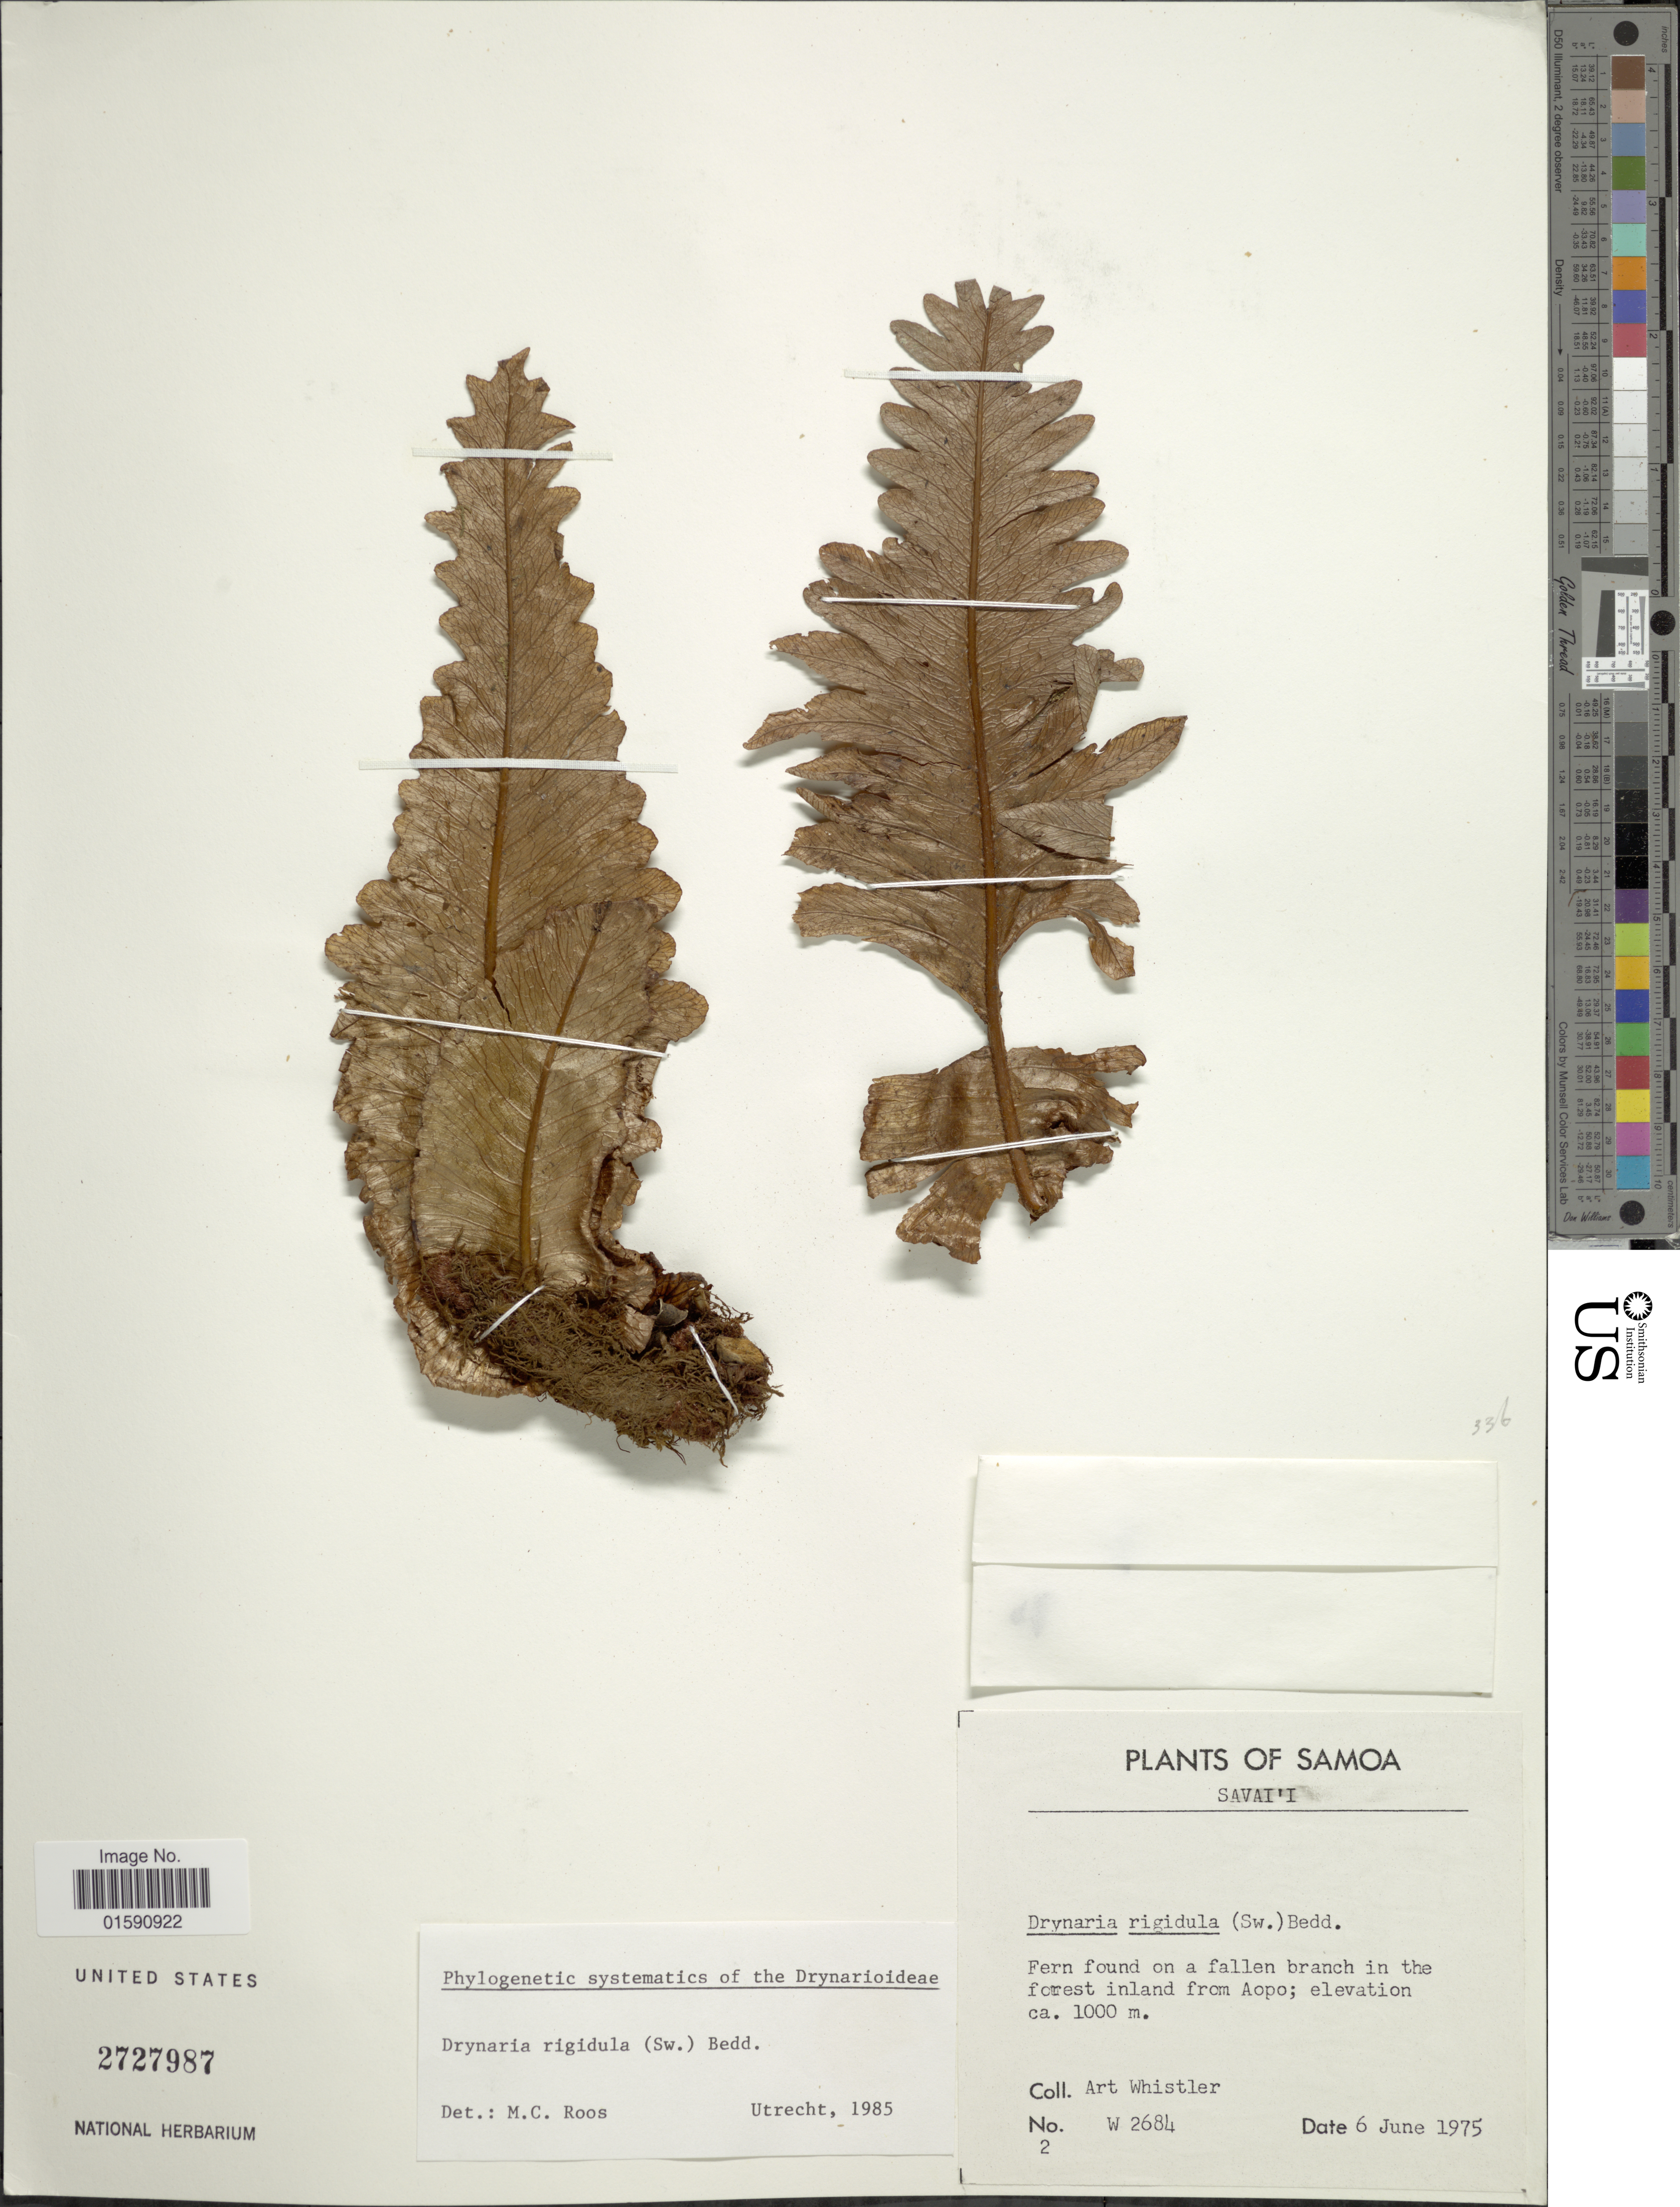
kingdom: Plantae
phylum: Tracheophyta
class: Polypodiopsida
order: Polypodiales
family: Polypodiaceae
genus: Drynaria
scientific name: Drynaria rigidula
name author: (Sw.) Bedd.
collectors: A. Whistler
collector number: W 2684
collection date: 1975-06-06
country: Samoa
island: Savai'i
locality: Fern found on fallen branch in the forest inland from Apo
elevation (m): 1000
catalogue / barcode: US 2727987